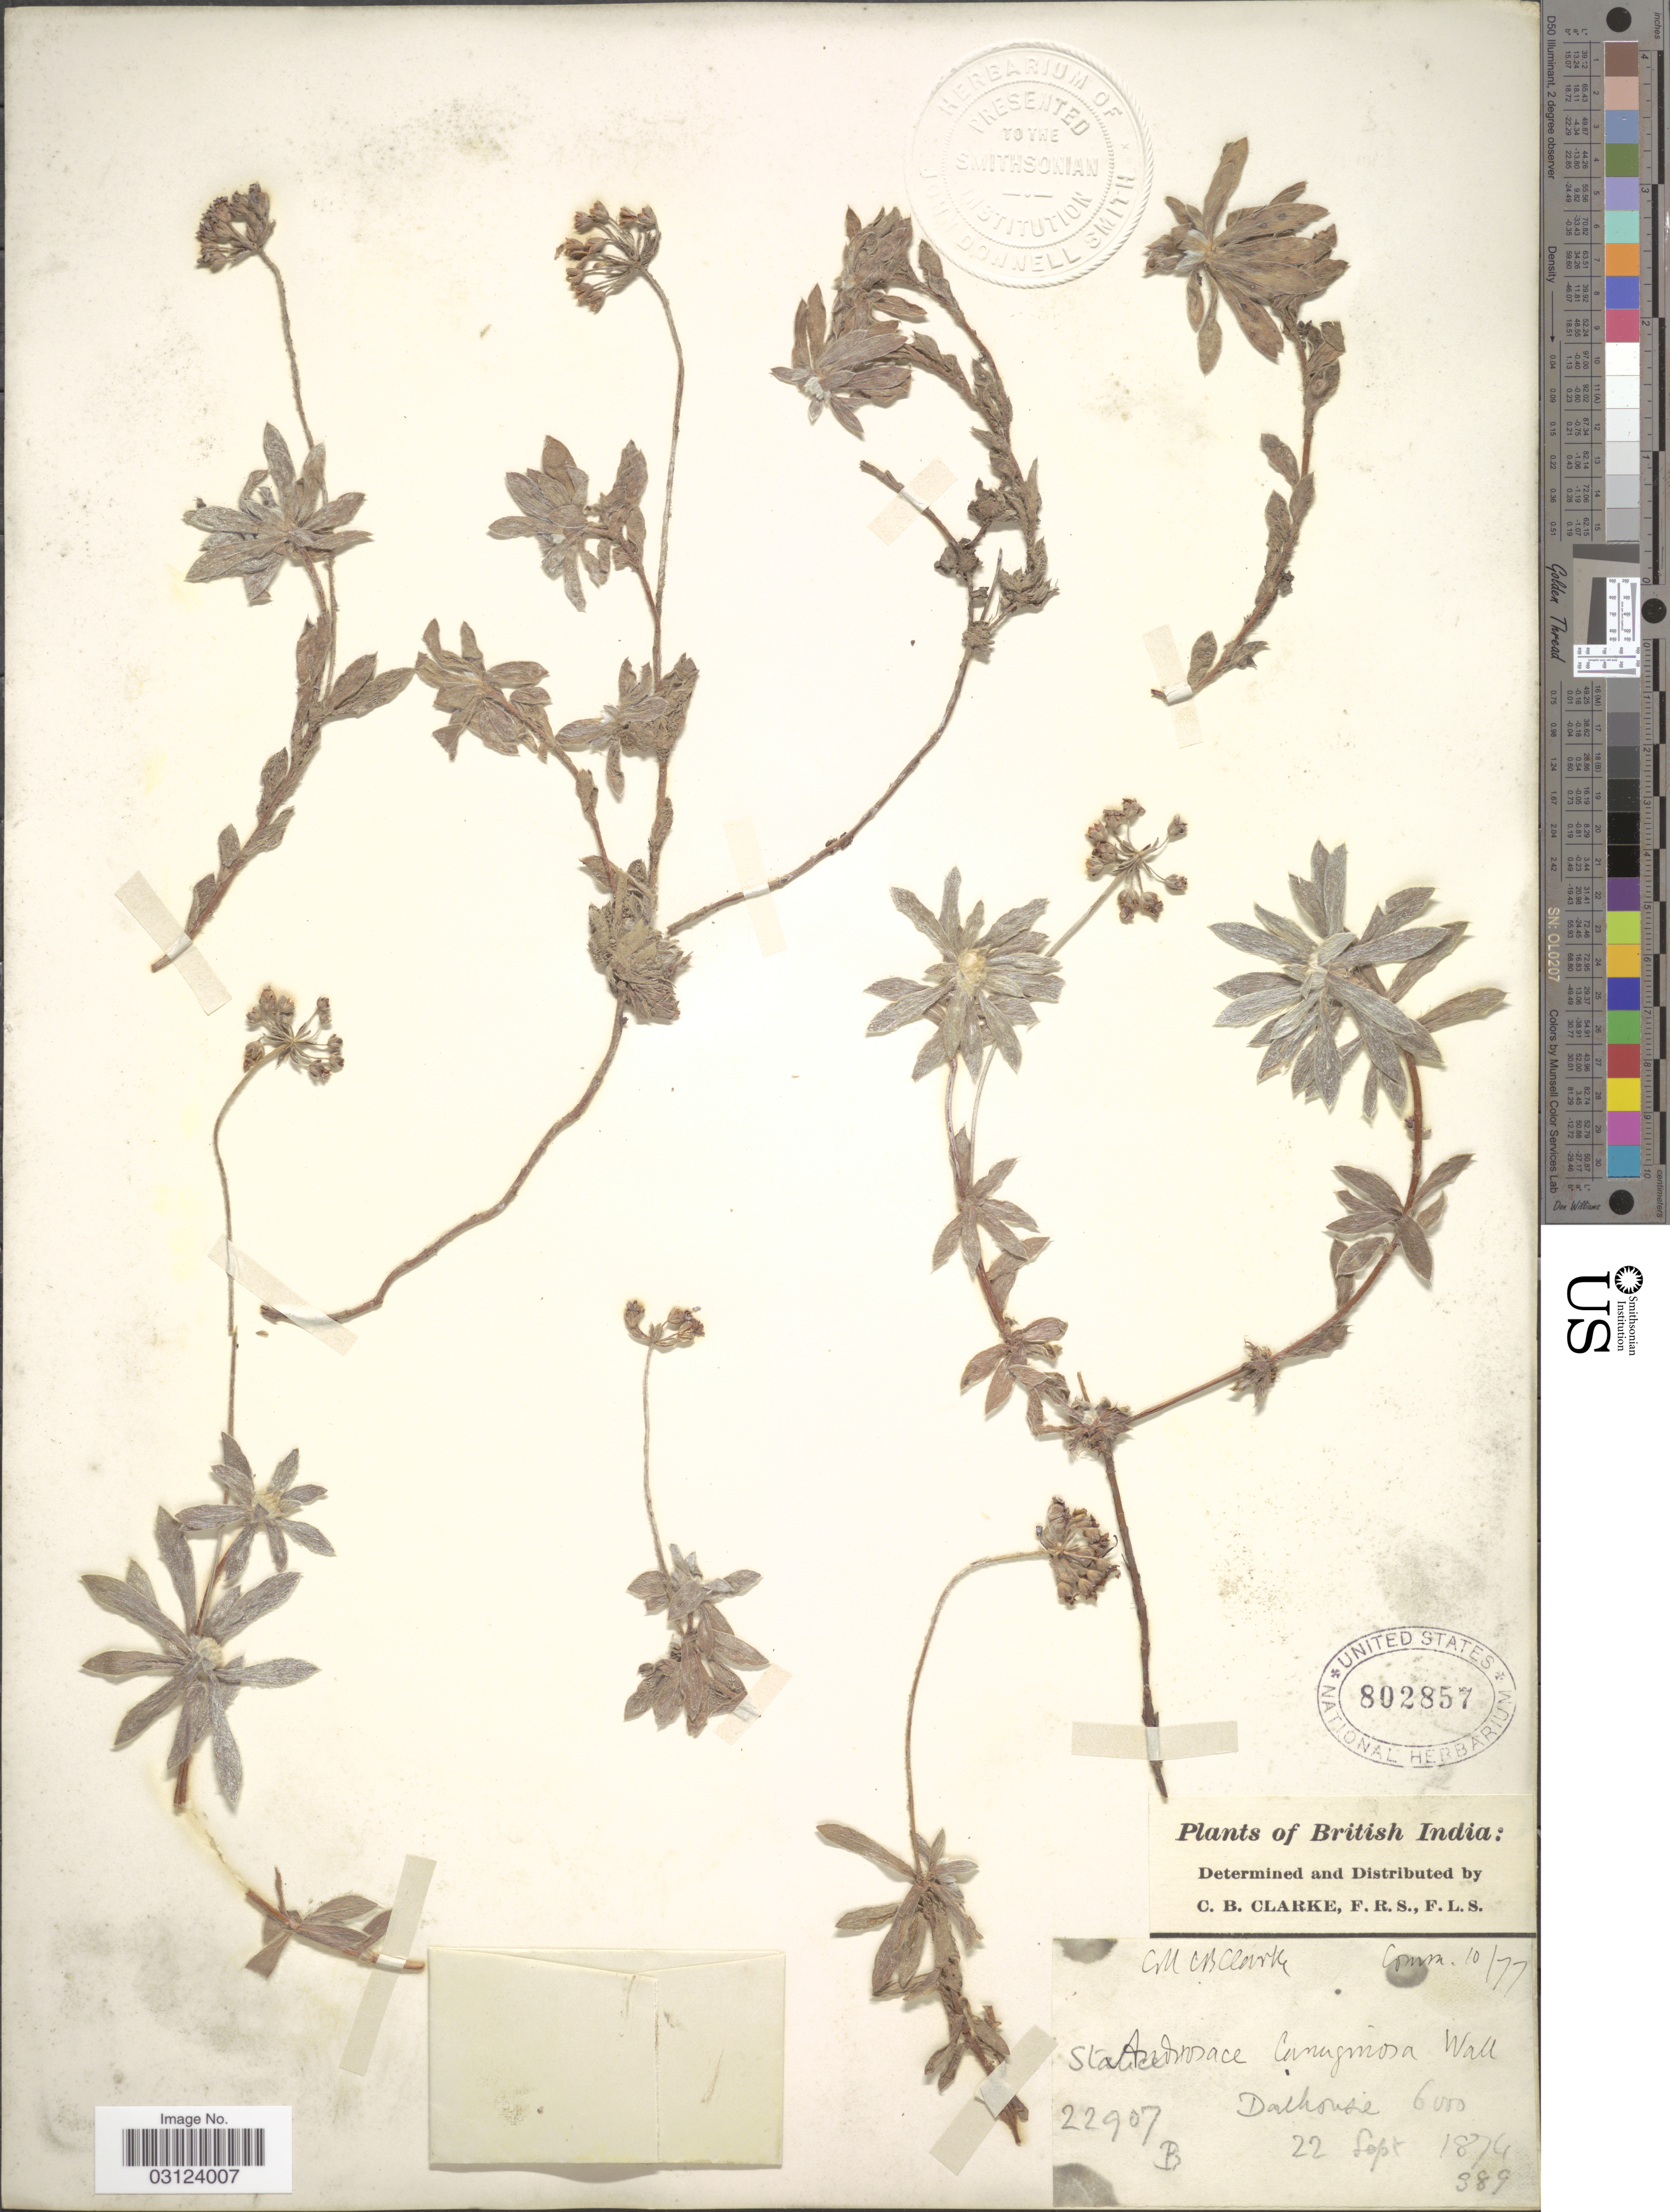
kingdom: Plantae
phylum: Tracheophyta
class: Magnoliopsida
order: Ericales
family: Primulaceae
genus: Androsace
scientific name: Androsace lanuginosa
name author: Wall.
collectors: C. B. Clarke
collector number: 22907 B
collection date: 1874-09-22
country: India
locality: British India, Dalhousie.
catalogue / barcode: US 802857